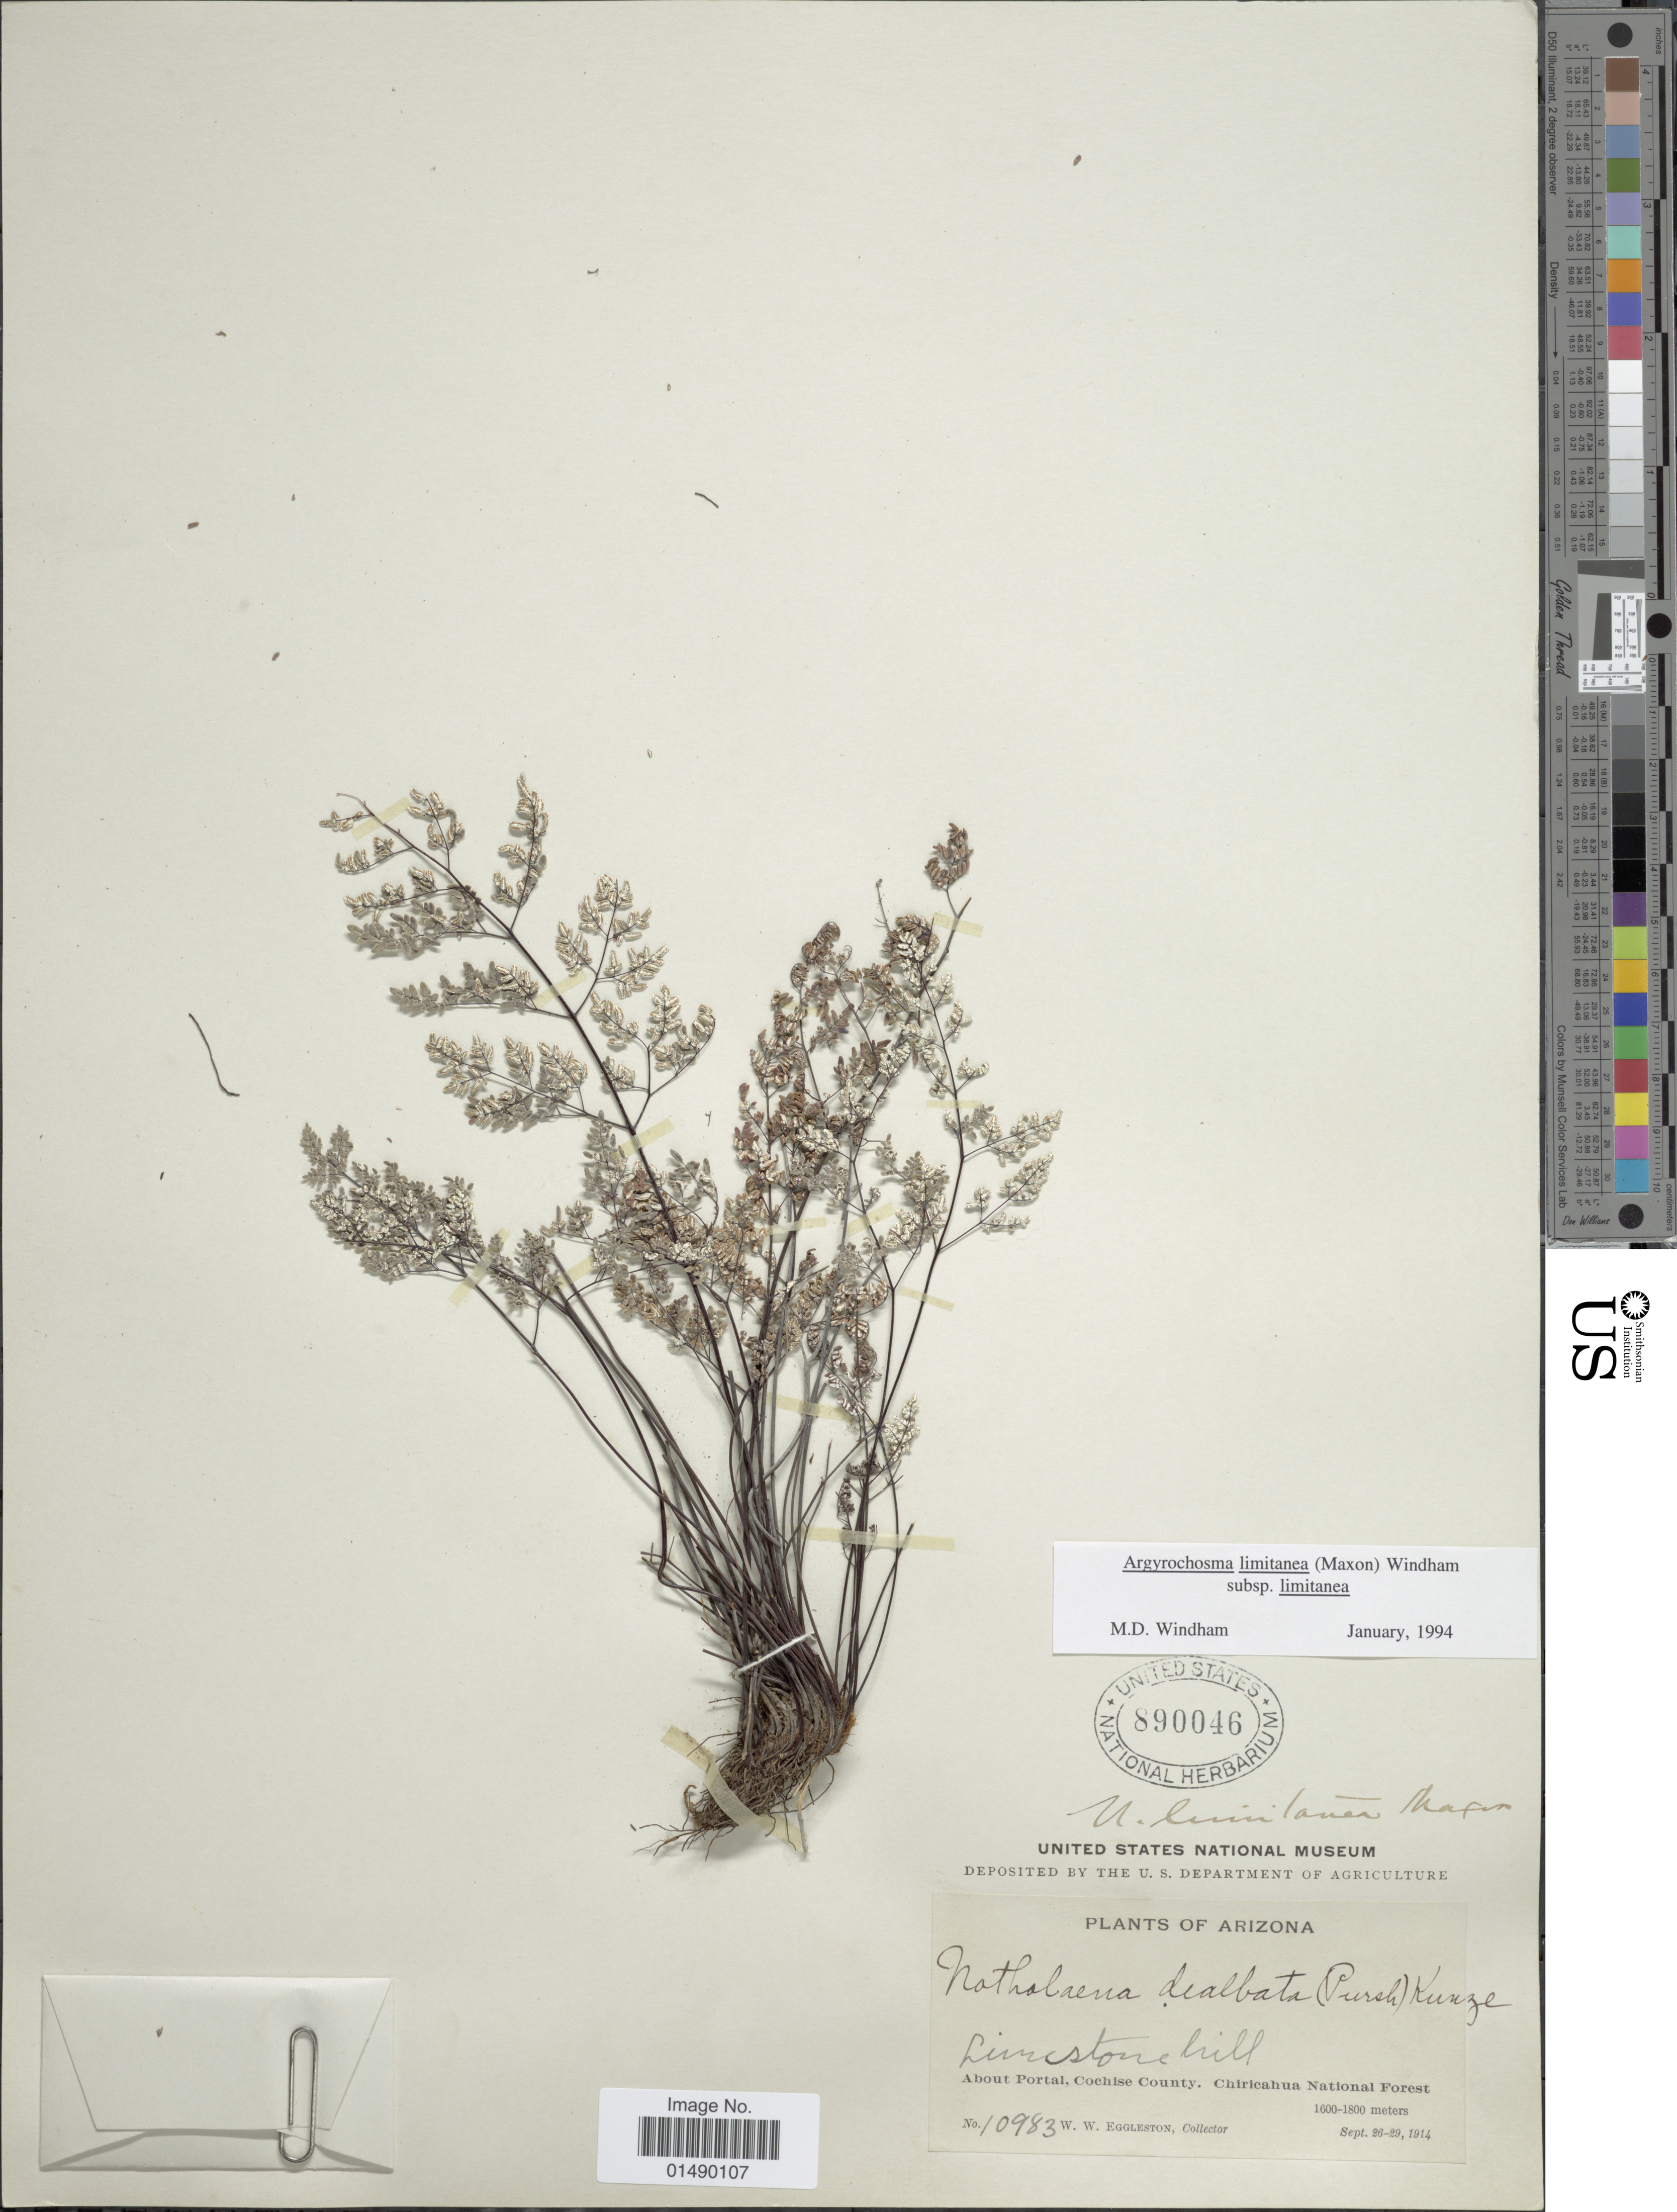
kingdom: Plantae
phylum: Tracheophyta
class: Polypodiopsida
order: Polypodiales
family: Pteridaceae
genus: Argyrochosma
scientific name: Argyrochosma limitanea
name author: (Maxon) Windham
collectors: W. W. Eggleston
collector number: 10983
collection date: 1914-09-26/1914-09-29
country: United States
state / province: Arizona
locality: Arizona, about Portal, Cochise County, Chiricahua National Forest.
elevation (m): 1600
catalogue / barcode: US 890046